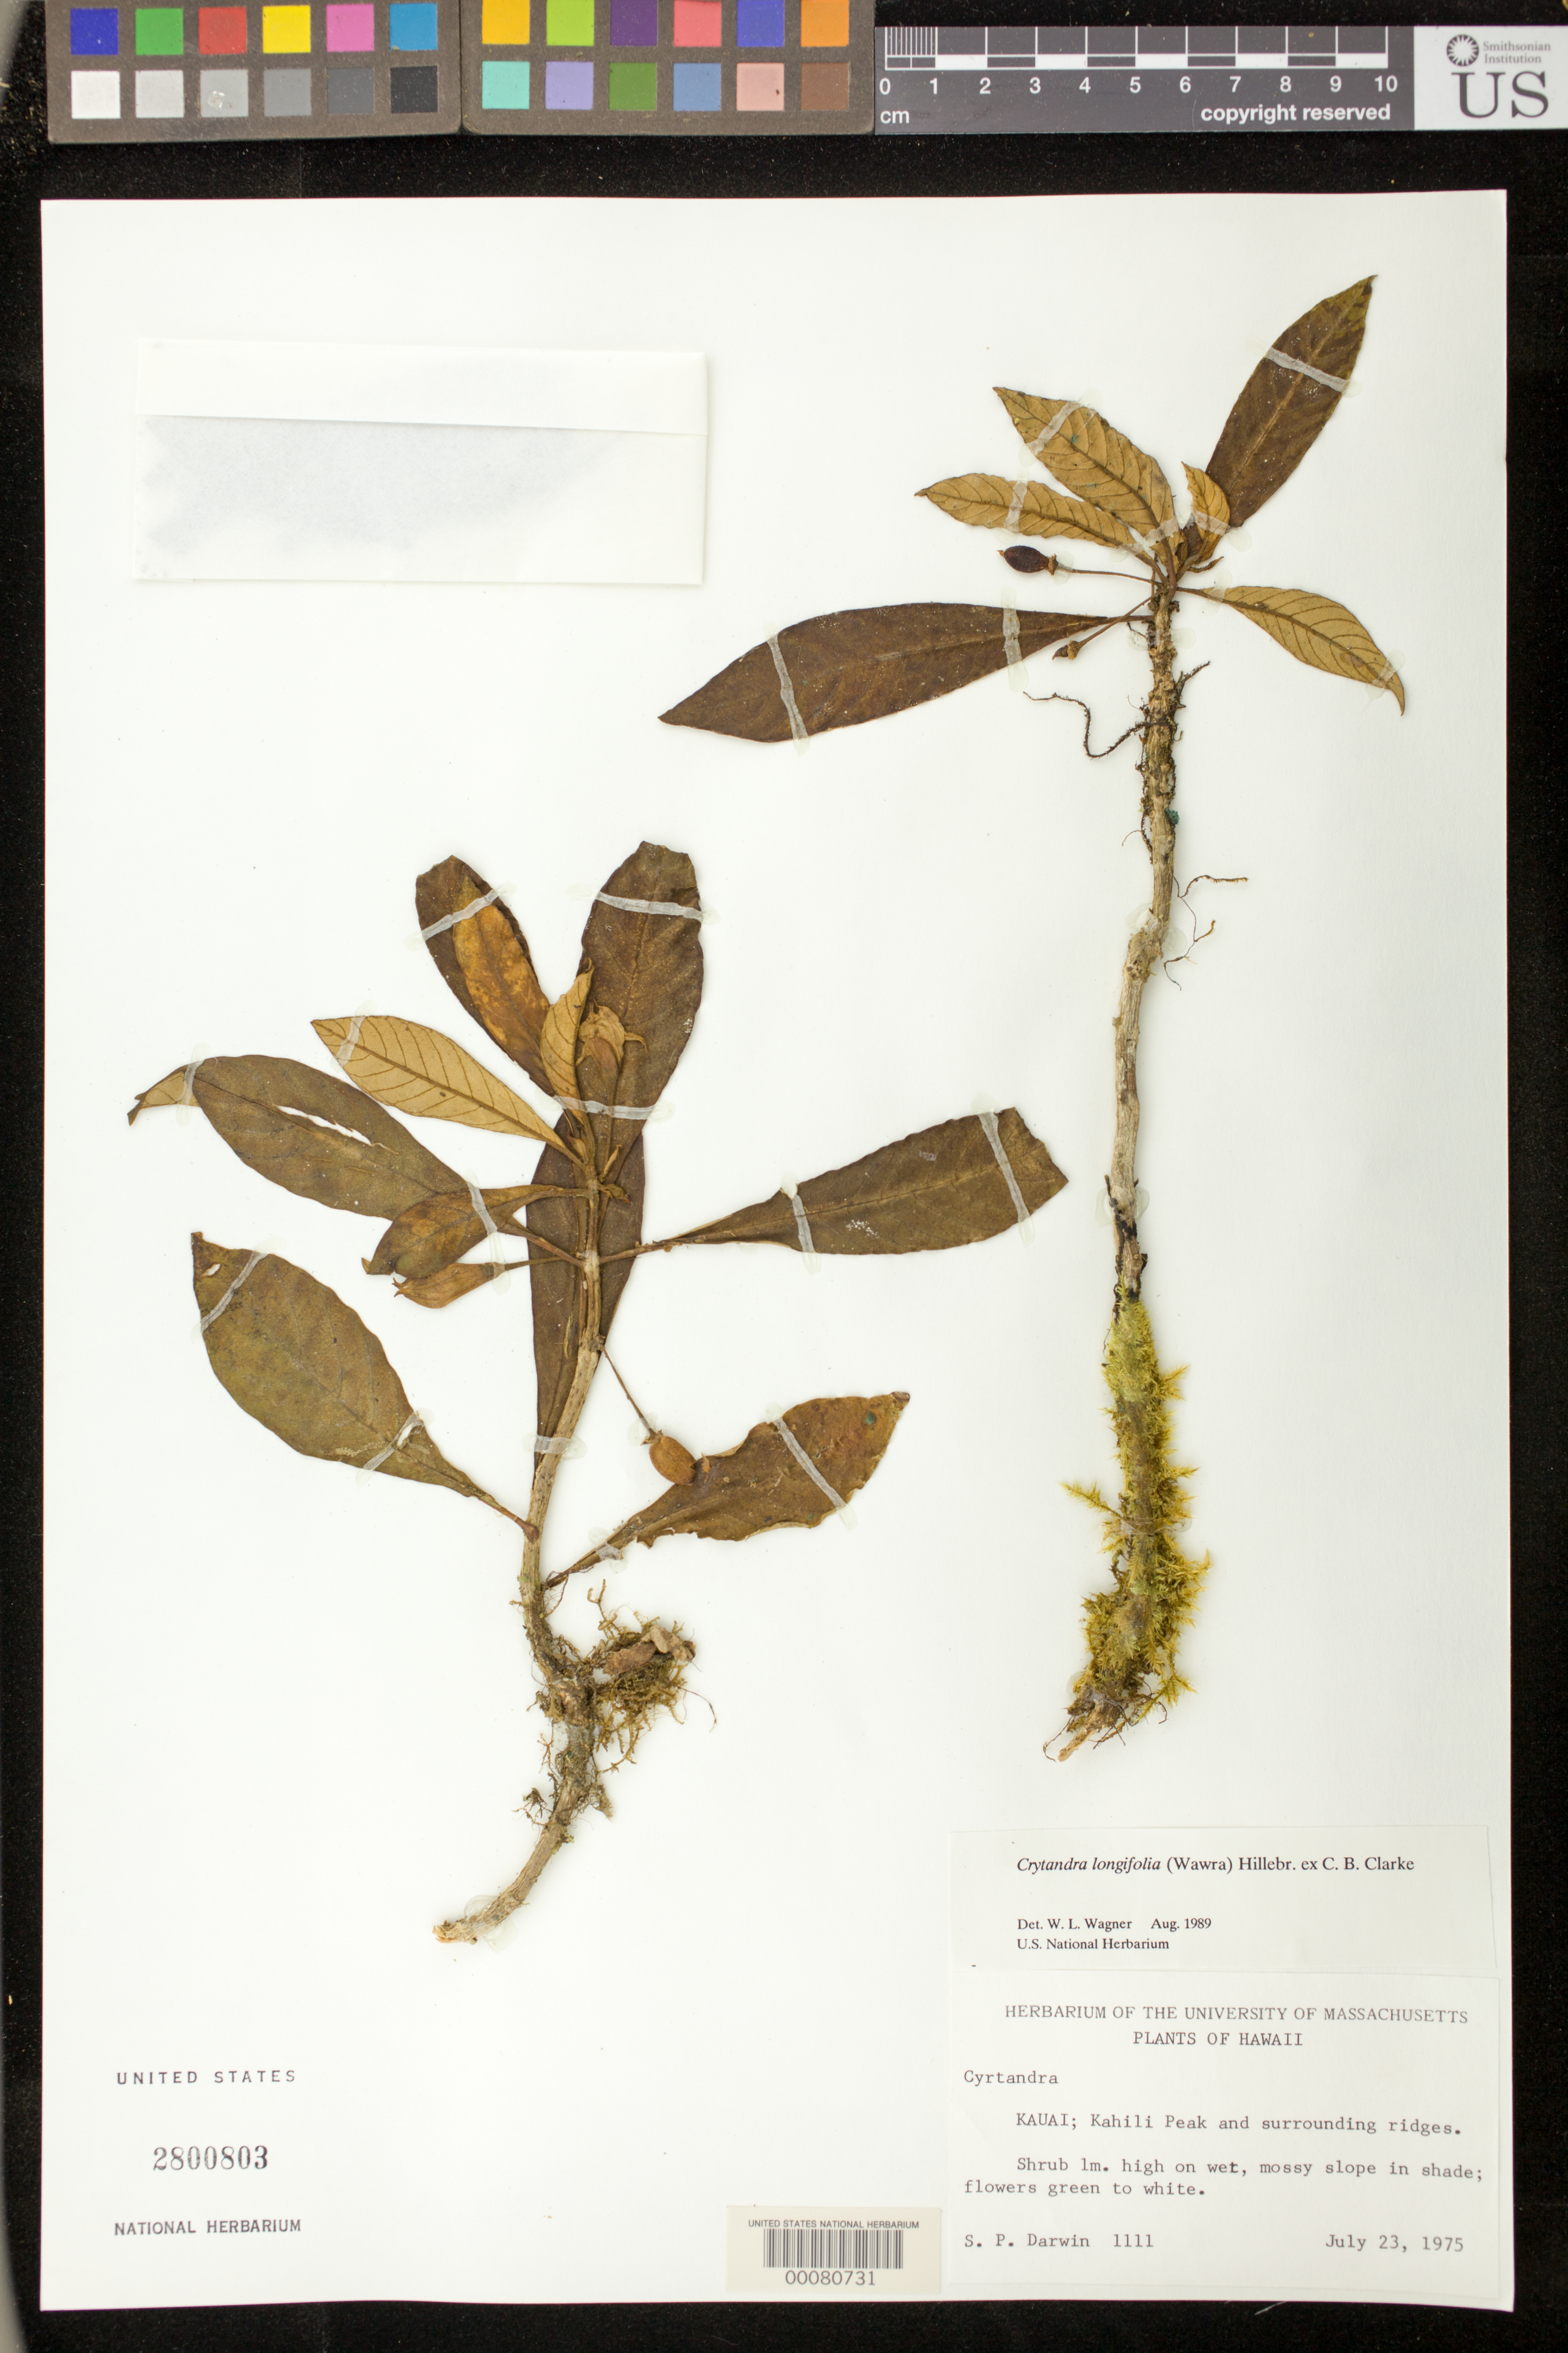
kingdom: Plantae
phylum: Tracheophyta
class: Magnoliopsida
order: Lamiales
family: Gesneriaceae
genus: Cyrtandra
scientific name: Cyrtandra longifolia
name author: (Wawra) Hillebr. ex C.B. Clarke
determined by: Wagner, W. L., (BOT), Smithsonian Institution - National Museum of Natural History (UNITED STATES)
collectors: S. P. Darwin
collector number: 1111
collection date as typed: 23 Jul 1975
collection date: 1975-07-23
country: United States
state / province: Hawaii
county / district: Kauai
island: Kaua'i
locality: Kahili peak and surrounding ridges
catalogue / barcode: US 2800803